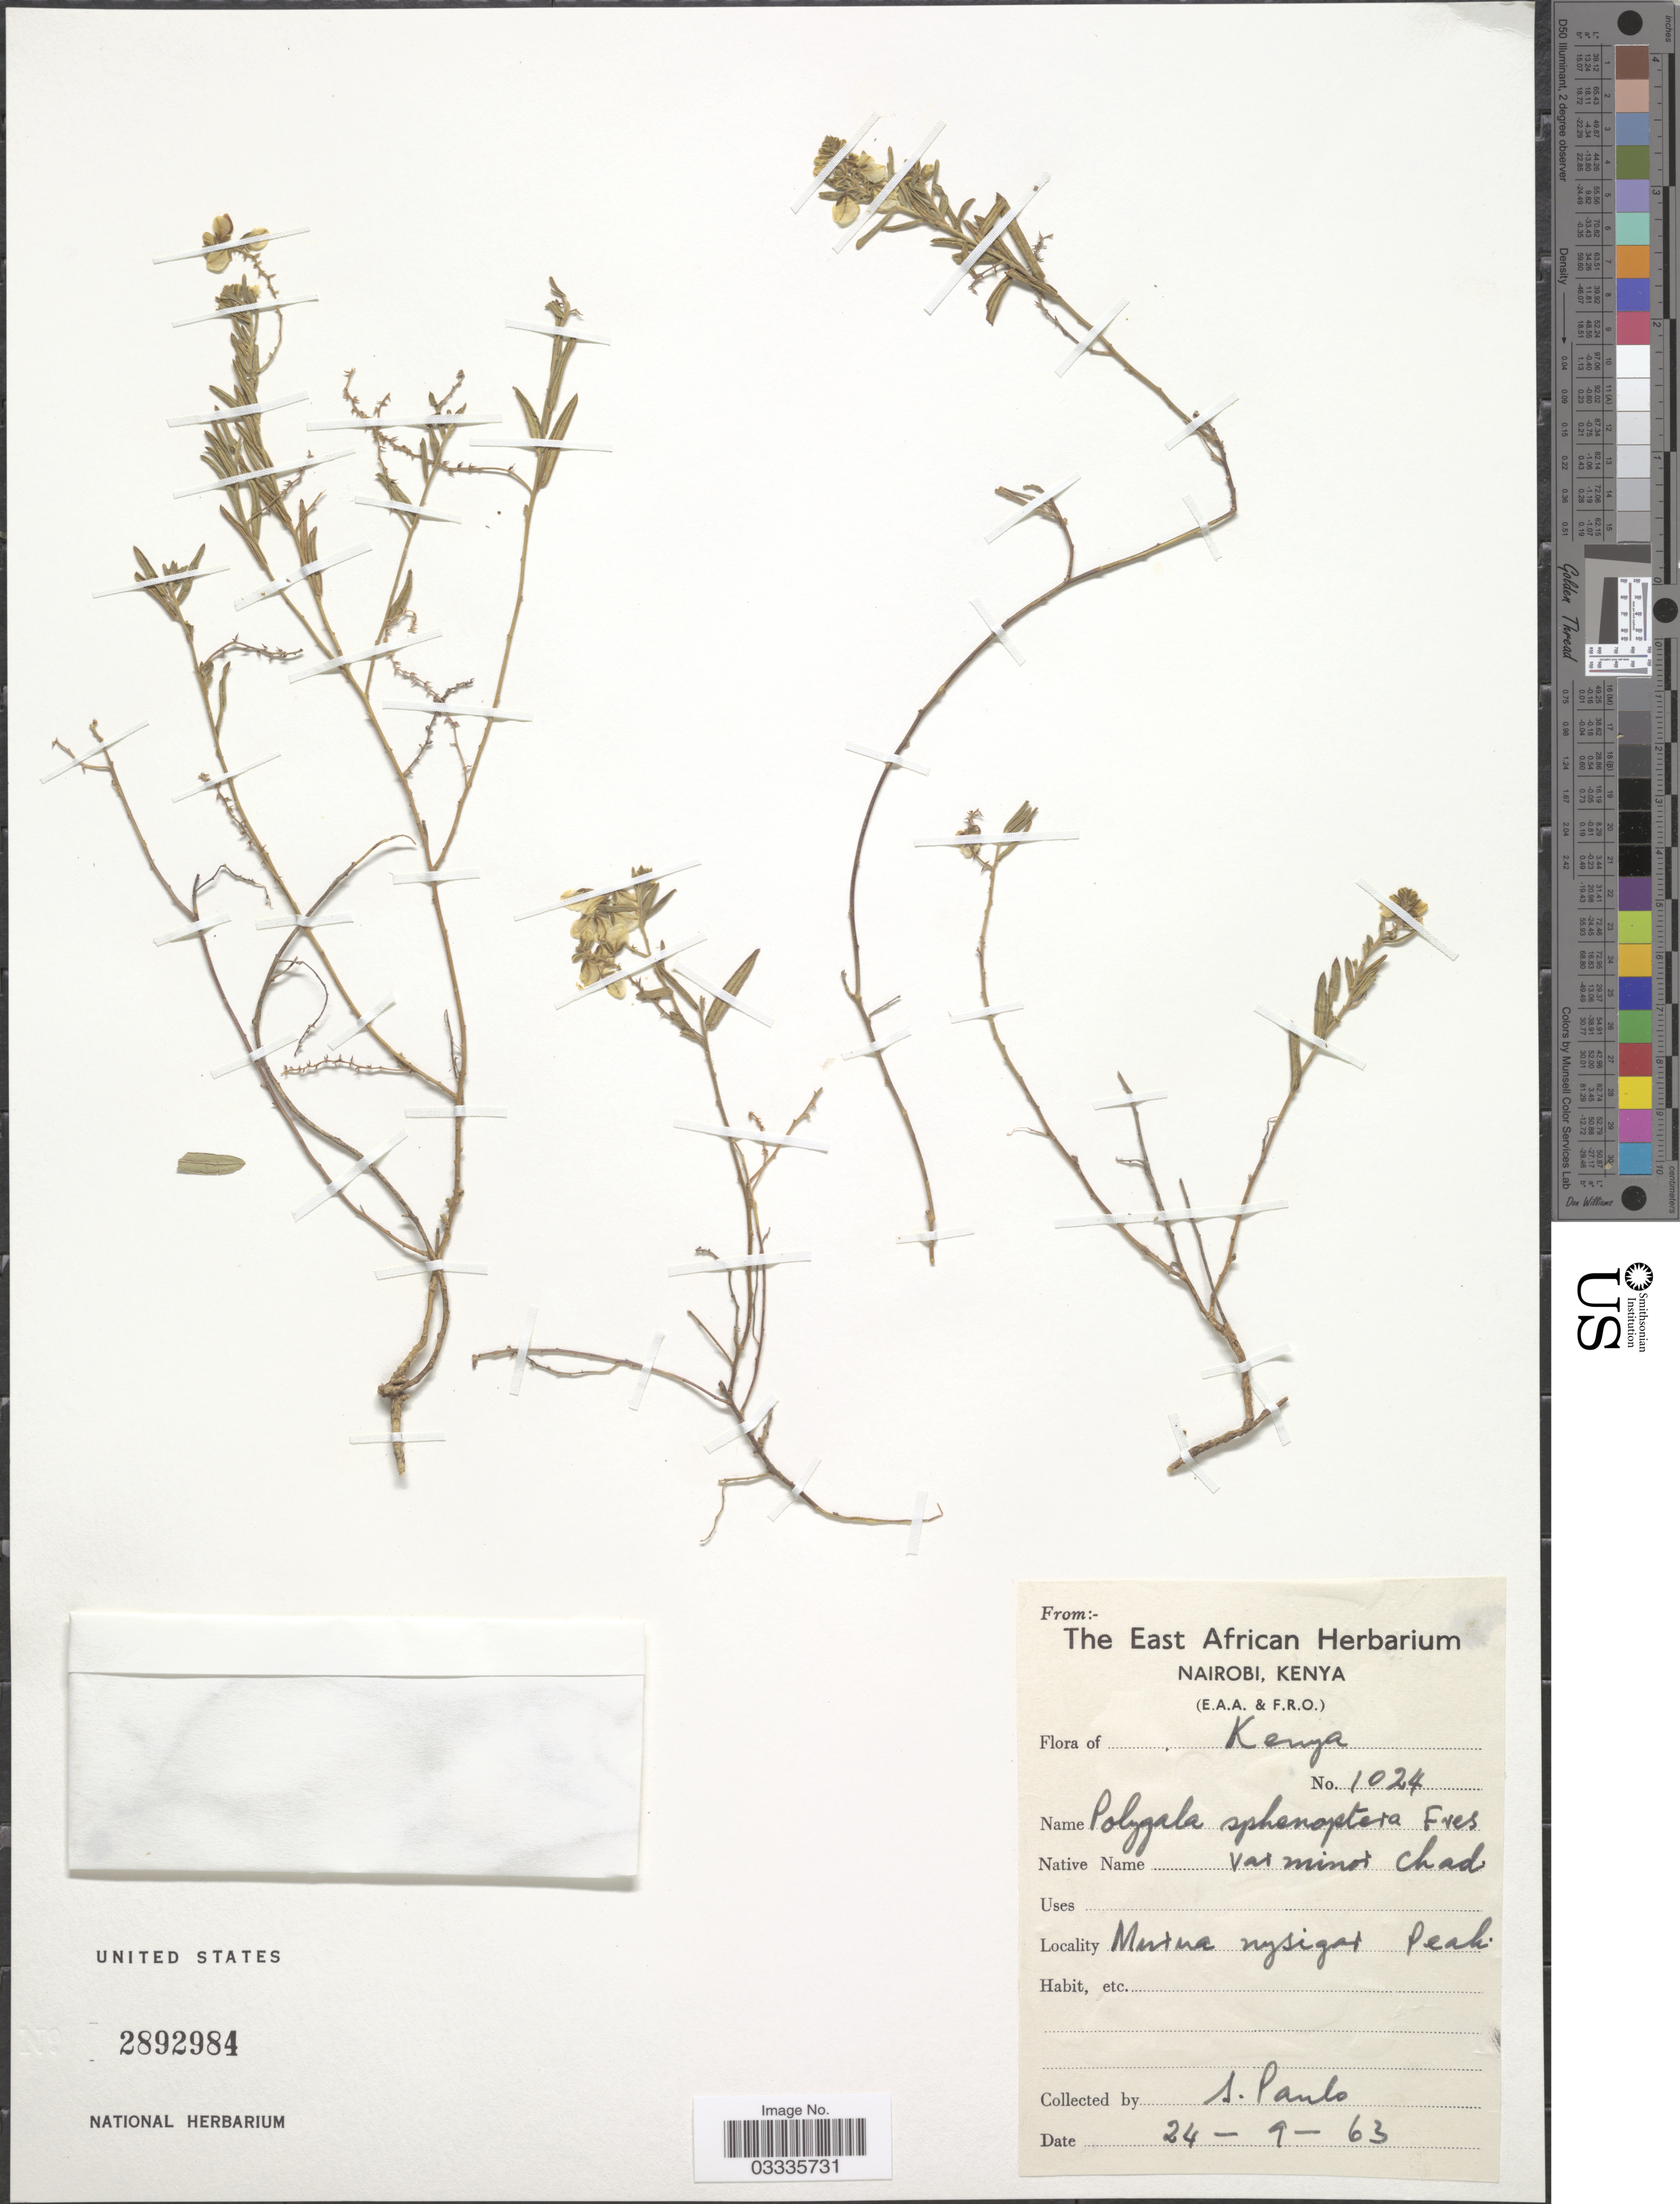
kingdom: Plantae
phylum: Tracheophyta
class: Magnoliopsida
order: Fabales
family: Polygalaceae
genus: Polygala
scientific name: Polygala sphenoptera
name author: Fresen.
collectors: S. Paulo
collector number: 1024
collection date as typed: Transcribed d/m/y: 24/9/63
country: Kenya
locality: Martine nysigar Peak. [interpreted]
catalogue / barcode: US 2892984